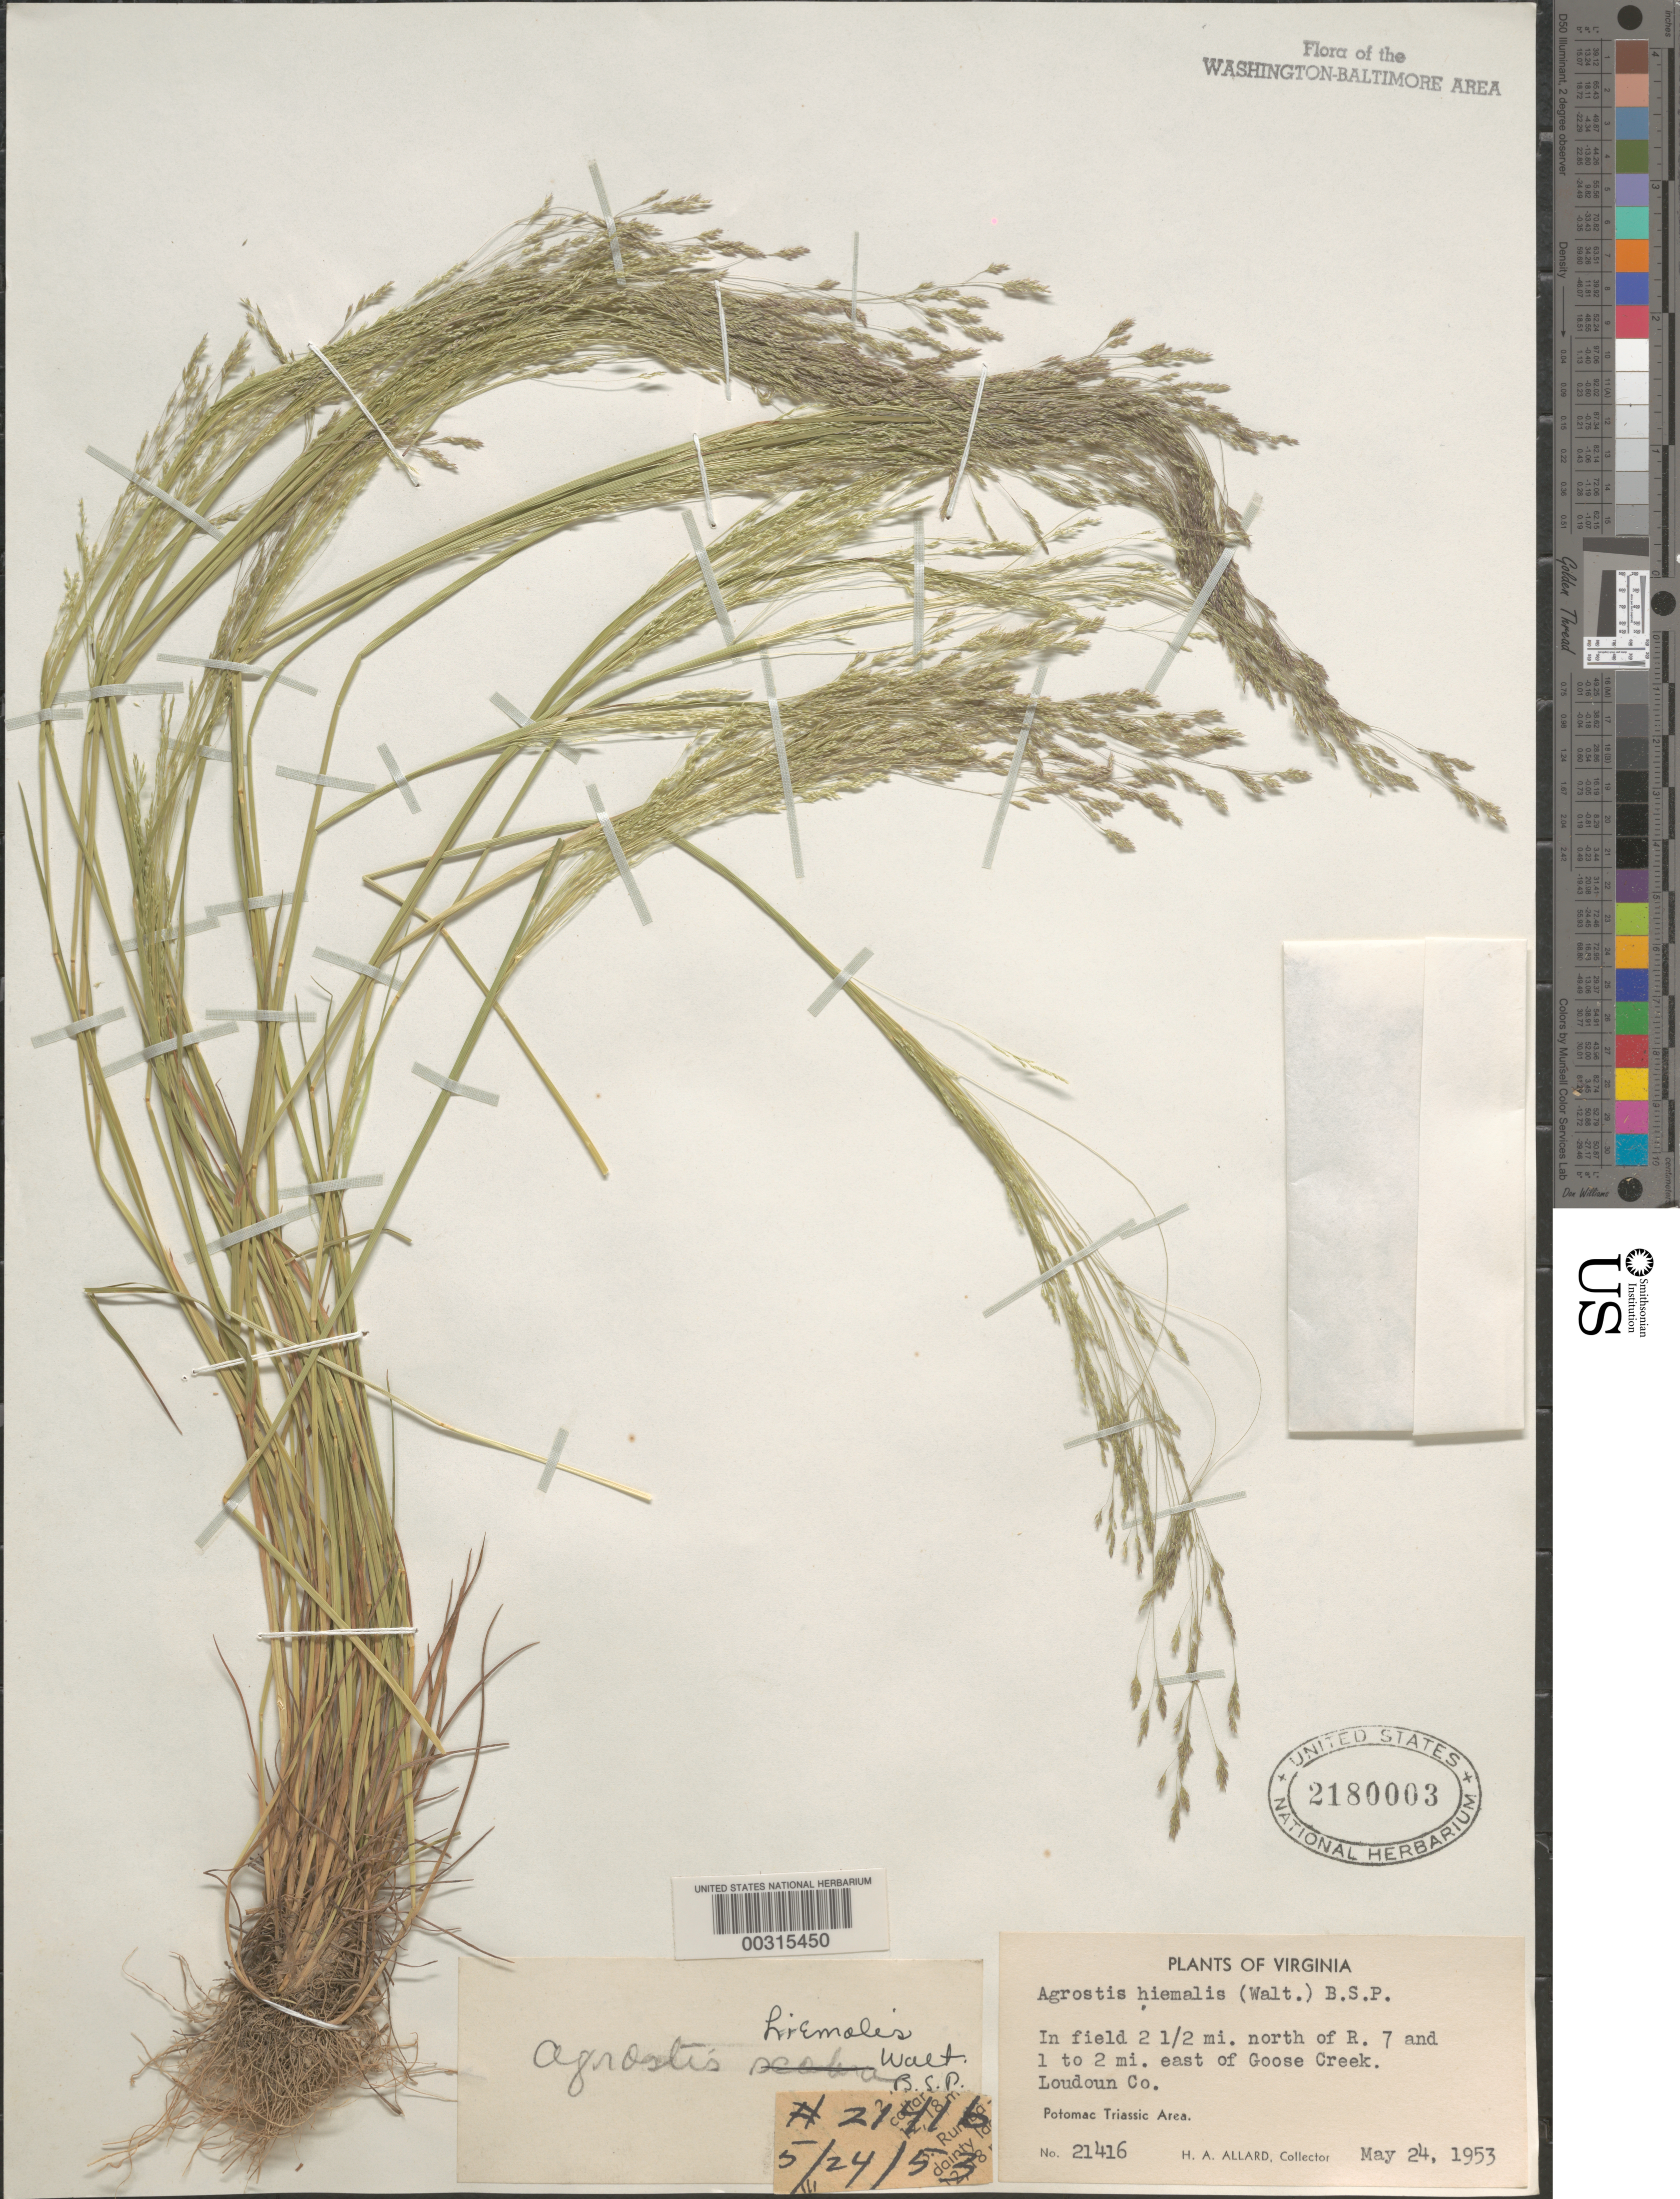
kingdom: Plantae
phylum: Tracheophyta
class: Liliopsida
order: Poales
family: Poaceae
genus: Agrostis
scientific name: Agrostis hyemalis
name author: (Walter) Britton et al.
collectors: H. A. Allard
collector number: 21416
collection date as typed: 24 May 1953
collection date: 1953-05-24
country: United States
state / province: Virginia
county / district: Loudoun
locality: North of Route 7 and east of Goose Creek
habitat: In field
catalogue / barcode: US 2190003